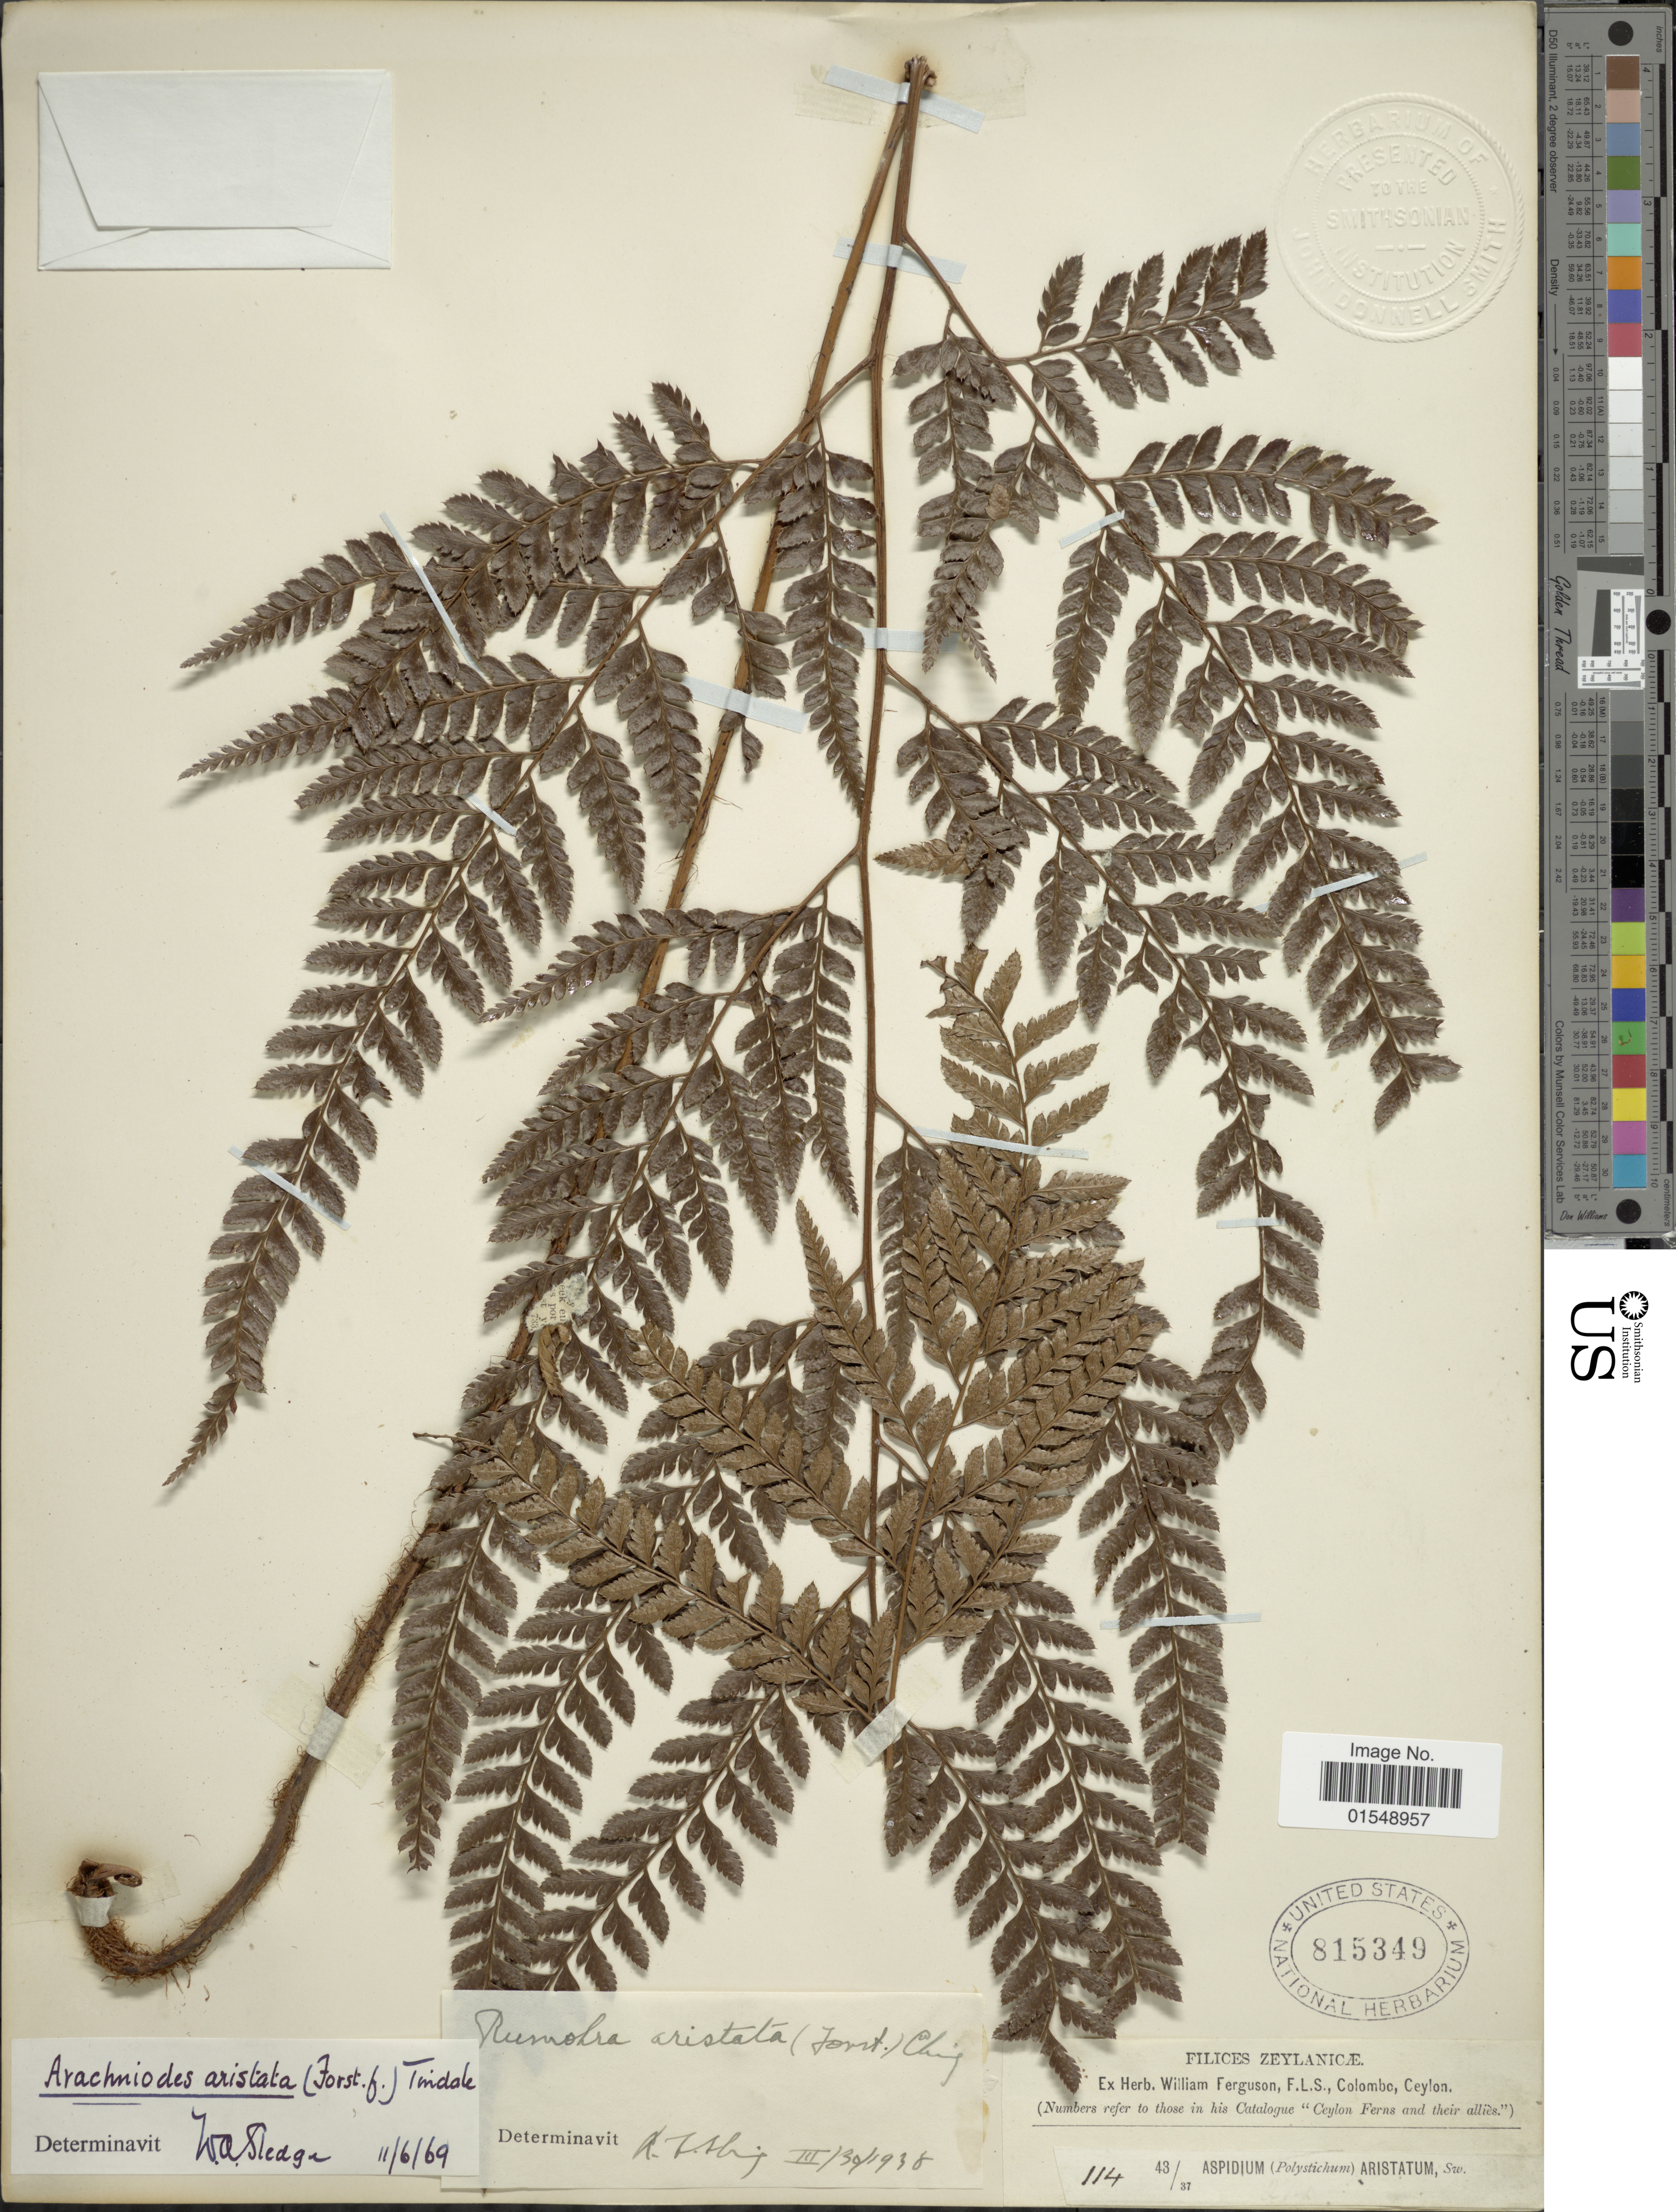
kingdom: Plantae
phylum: Tracheophyta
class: Polypodiopsida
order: Polypodiales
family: Dryopteridaceae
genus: Arachniodes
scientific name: Arachniodes aristata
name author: (G. Forst.) Tindale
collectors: ex herb. W. Ferguson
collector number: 114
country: Sri Lanka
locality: Zeylanicae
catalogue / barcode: US 815349